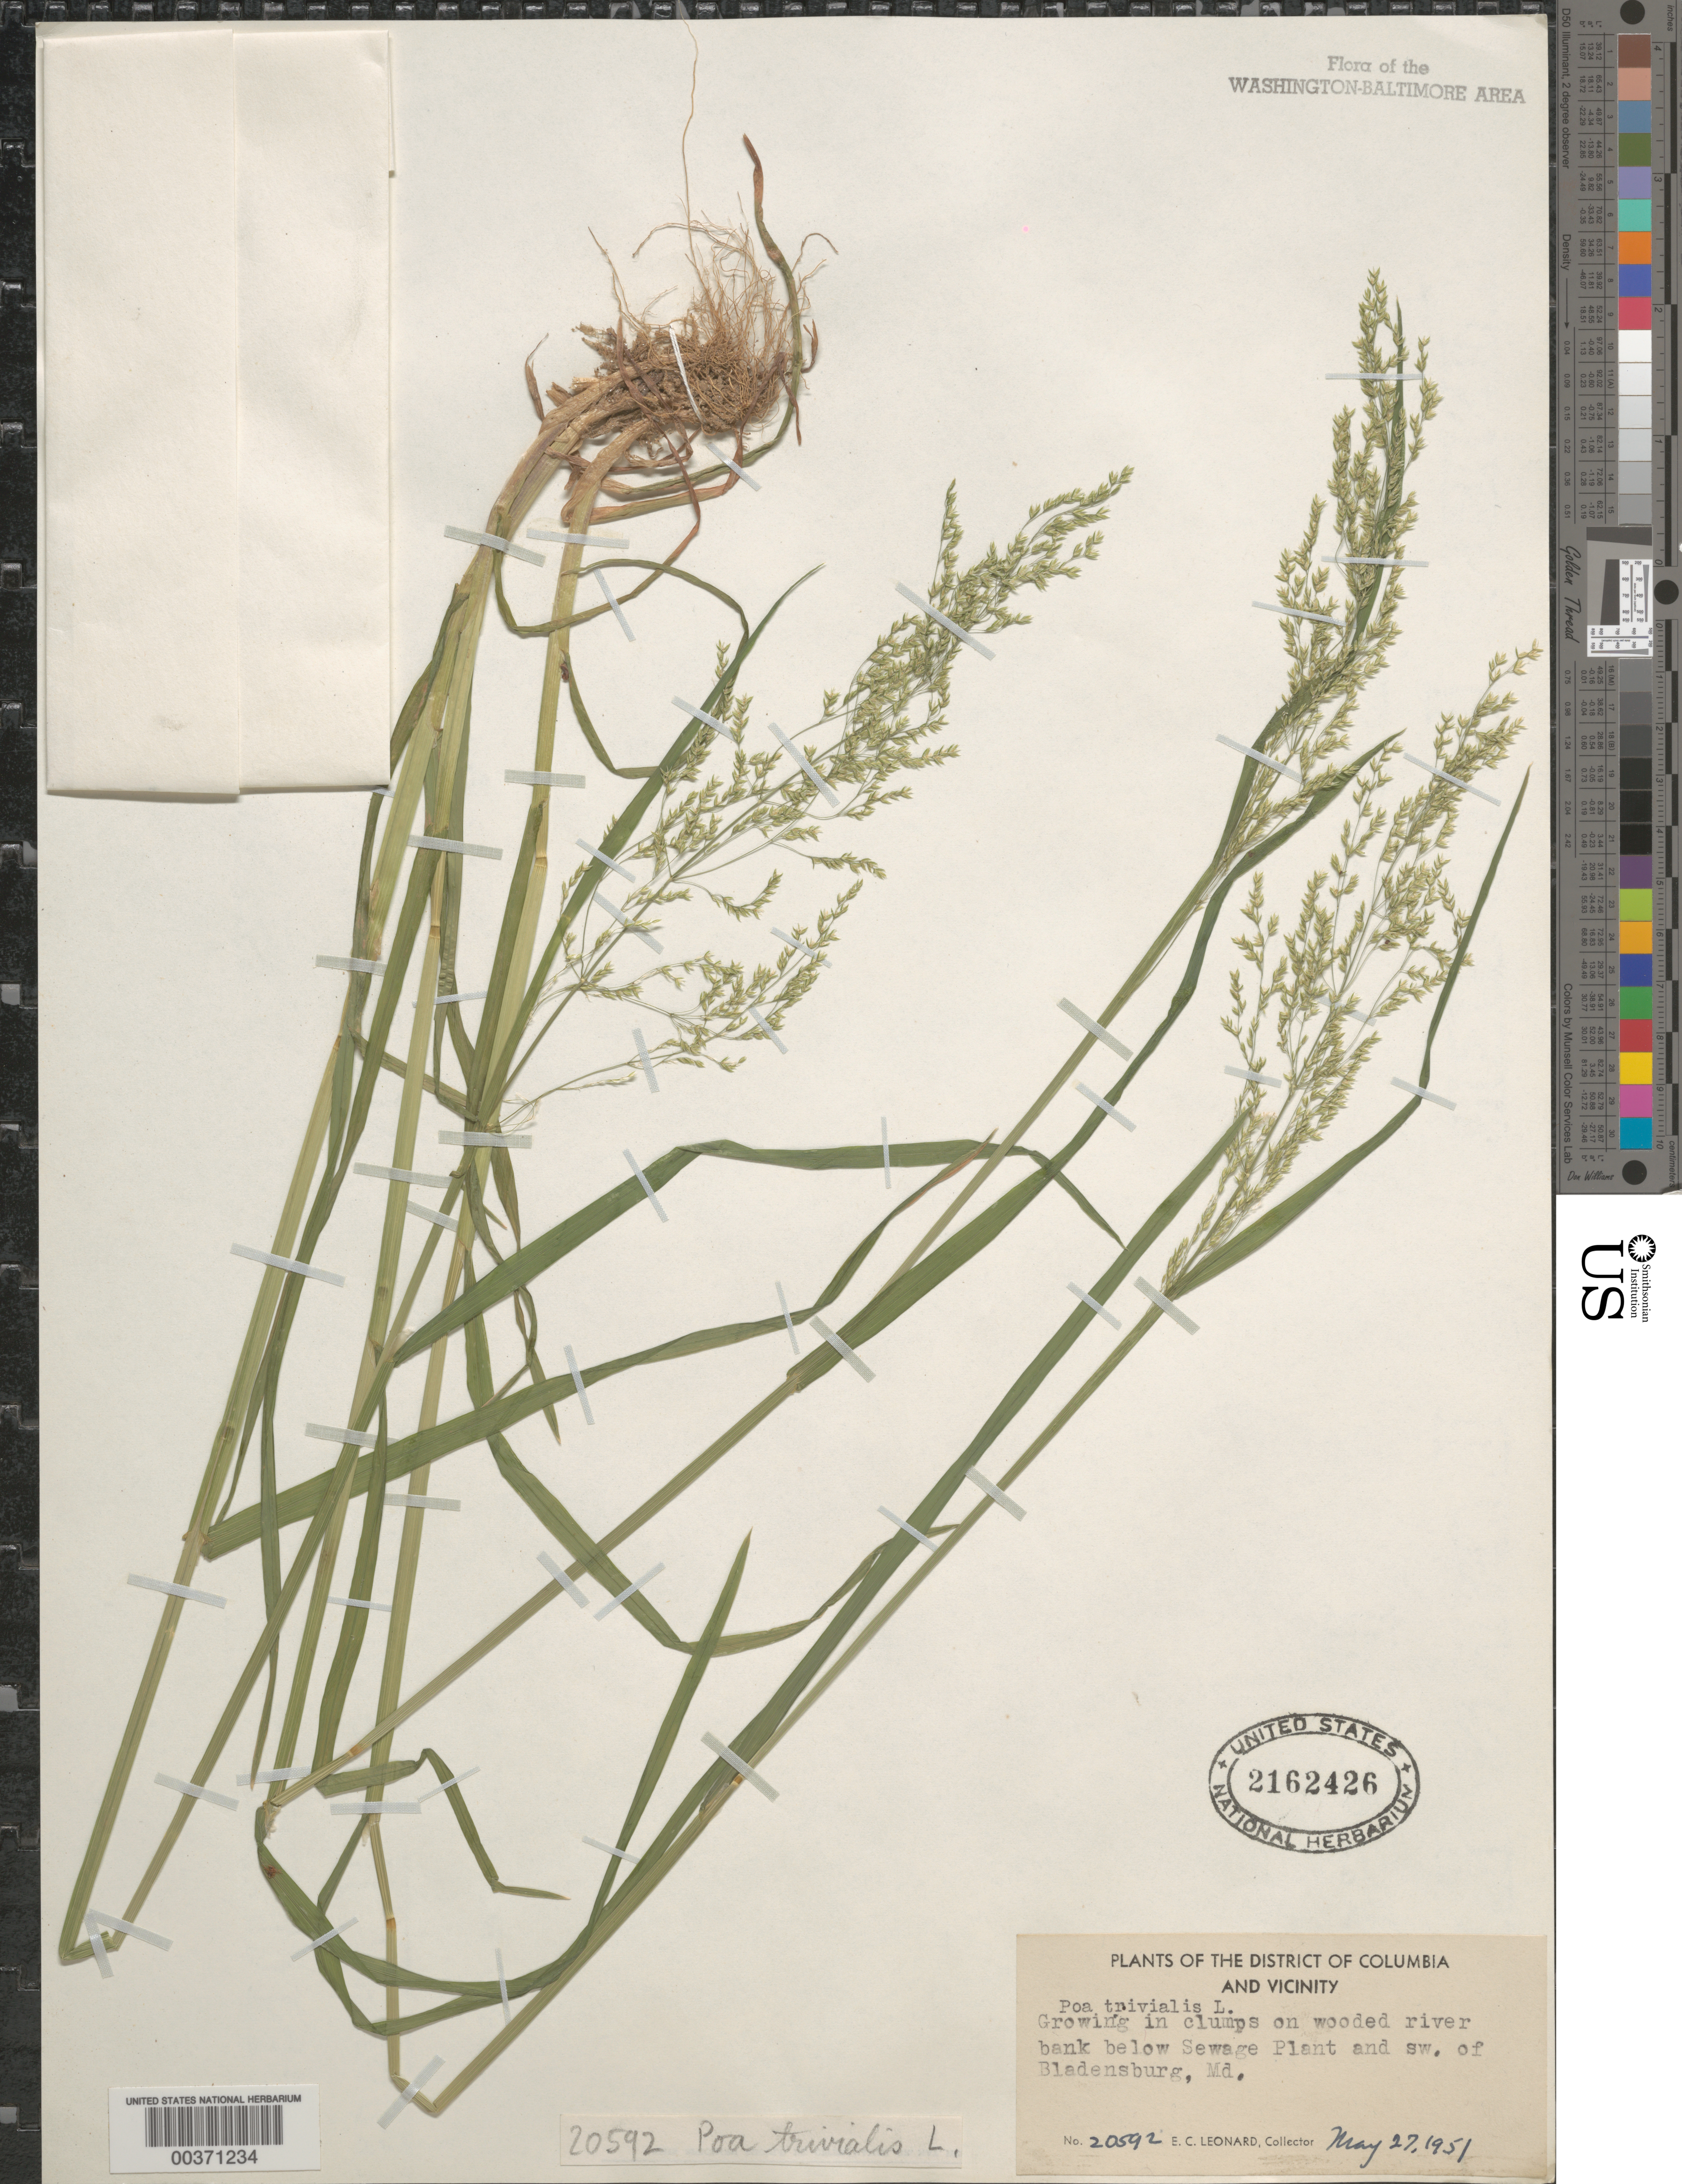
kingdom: Plantae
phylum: Tracheophyta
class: Liliopsida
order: Poales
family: Poaceae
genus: Poa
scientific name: Poa trivialis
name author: L.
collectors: E. C. Leonard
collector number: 20592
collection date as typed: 27 May 1951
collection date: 1951-05-27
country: United States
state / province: Maryland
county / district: Prince George's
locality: Below Sewage Plant southwest of Bladensburg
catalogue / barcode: US 2162426